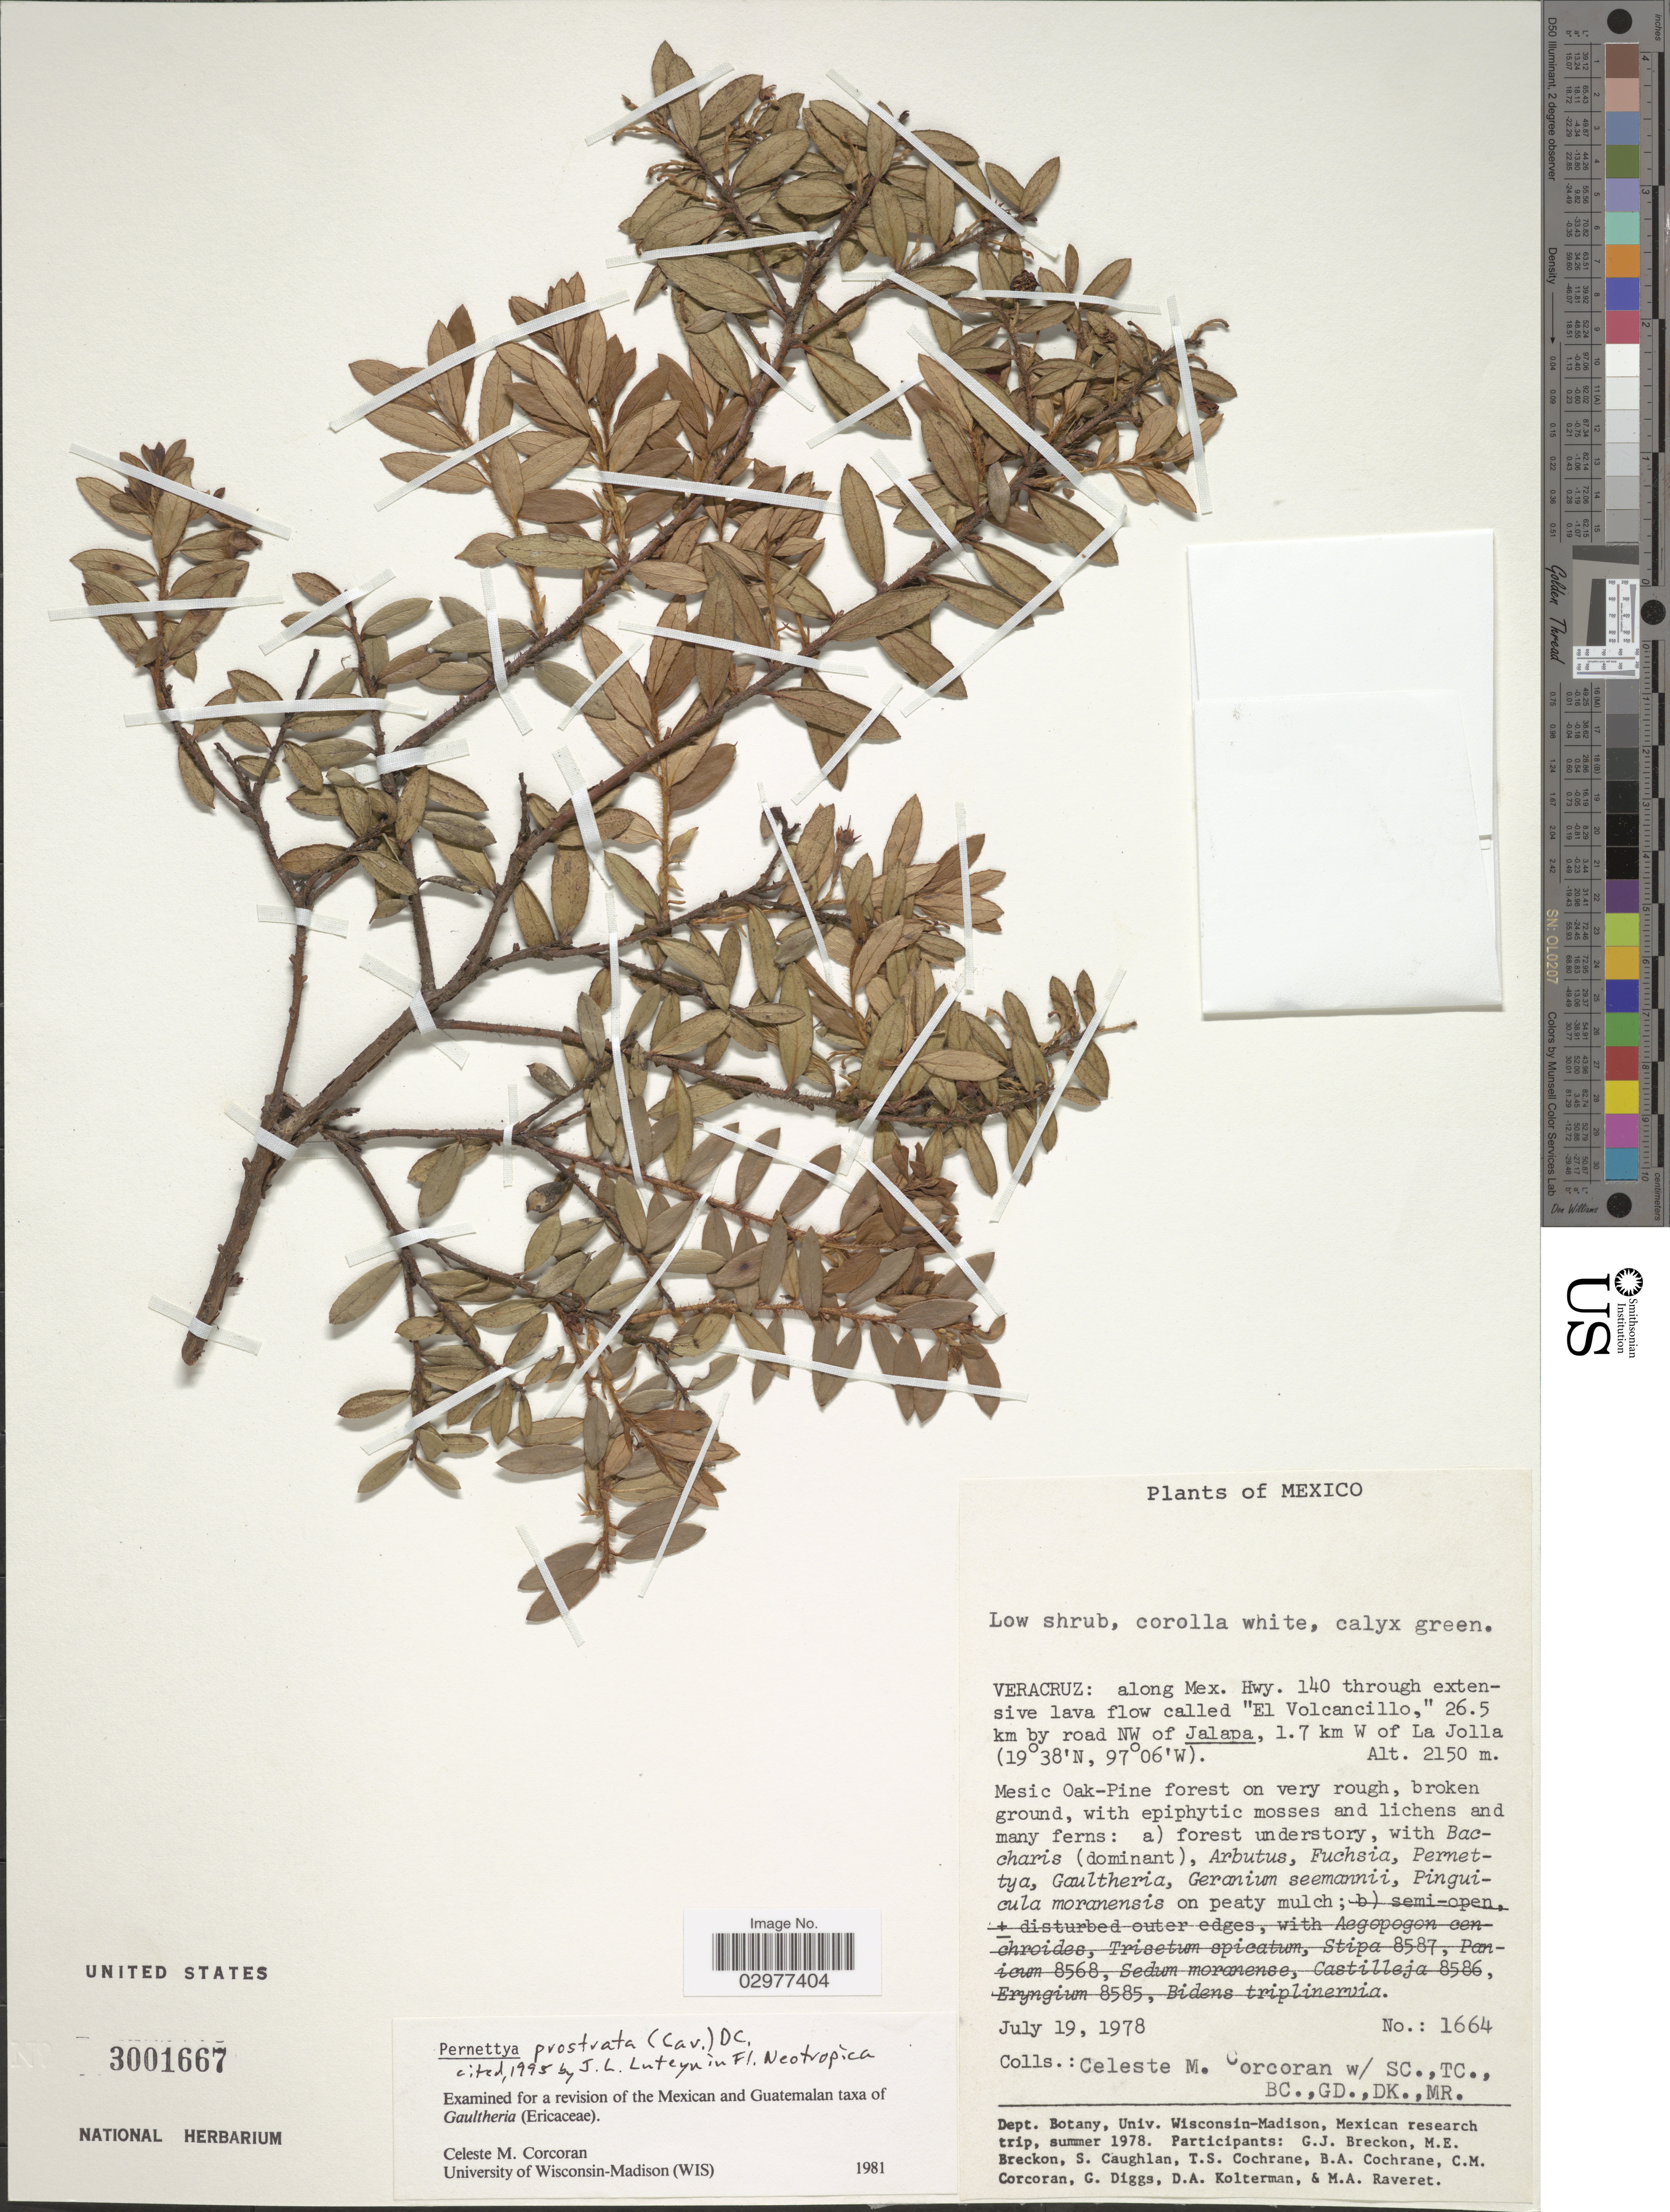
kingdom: Plantae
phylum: Tracheophyta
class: Magnoliopsida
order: Ericales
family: Ericaceae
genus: Pernettya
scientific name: Pernettya prostrata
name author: (Cav.) DC.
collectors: C. Corcoran, S. Caughlan, T. S. Cochrane, B. Cochrane & et al.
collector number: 1664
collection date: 1978-07-19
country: Mexico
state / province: Veracruz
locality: Along Mex. Hwy. 140 through extensive lava flow called "El Volcancillo", 26.5 km by road NW of Jalapa, 1.7 km W of La Jolla.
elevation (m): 2150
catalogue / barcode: US 3001667